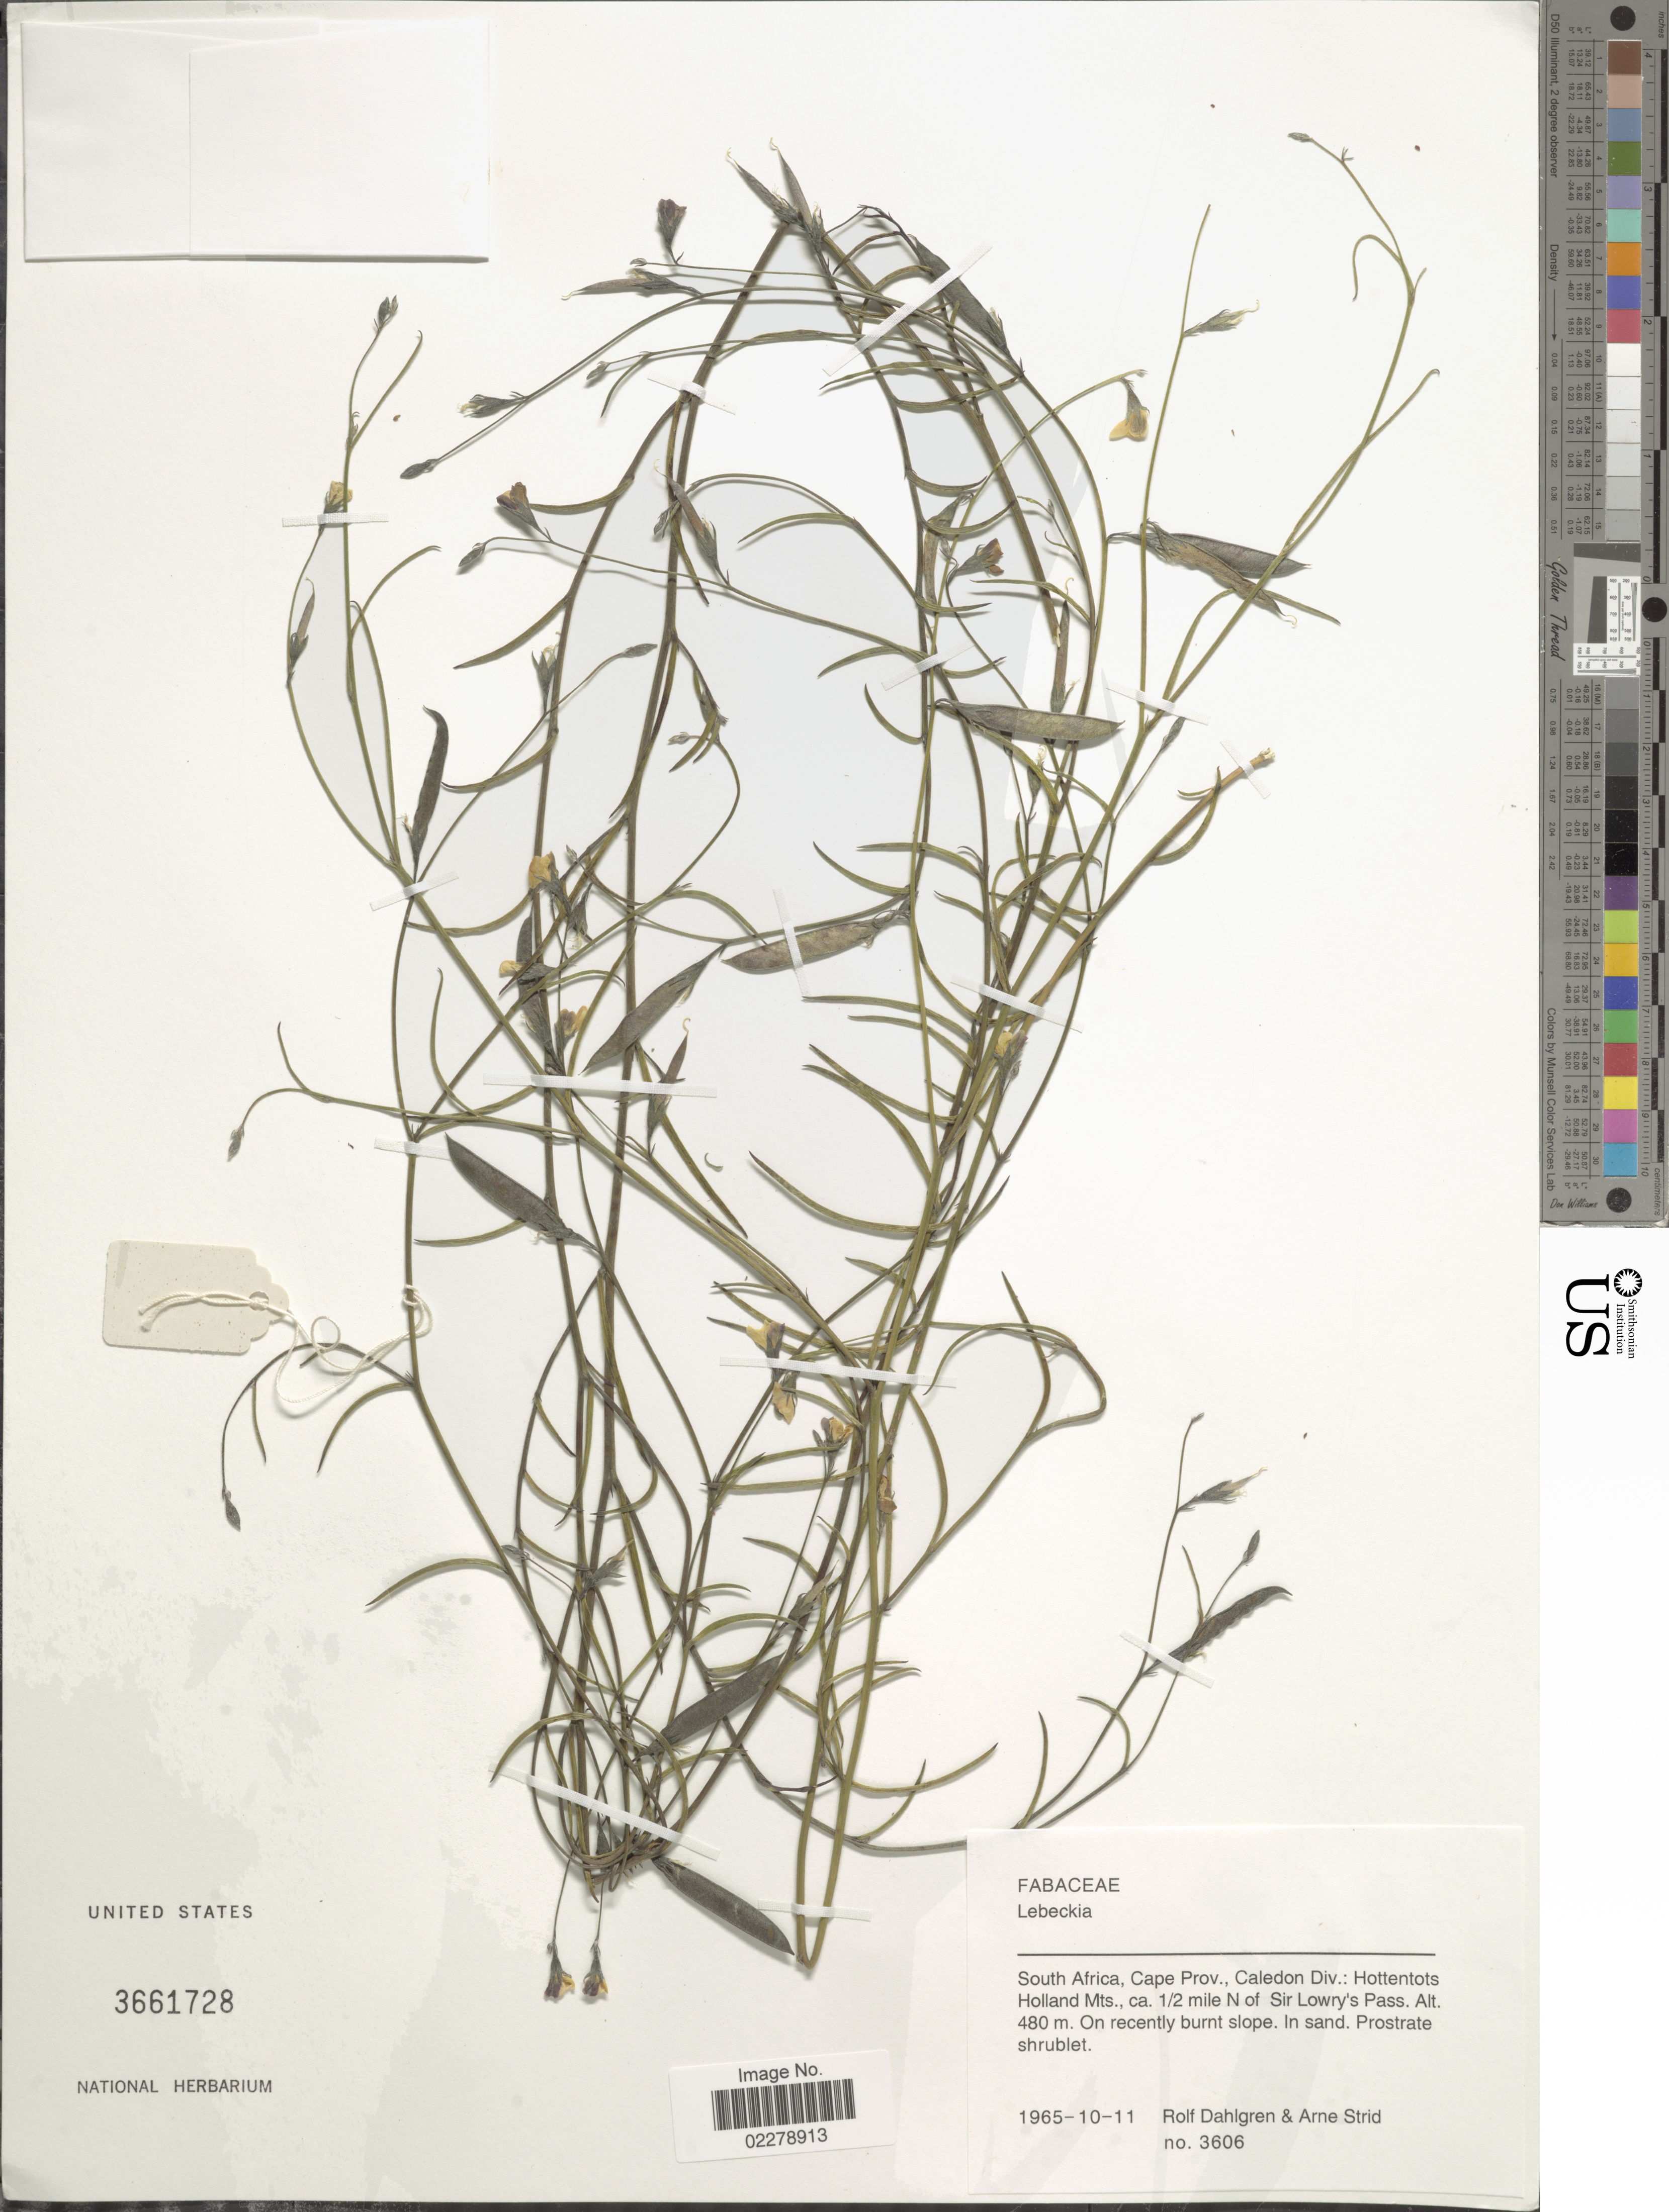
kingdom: Plantae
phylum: Tracheophyta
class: Magnoliopsida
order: Fabales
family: Fabaceae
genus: Lebeckia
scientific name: Lebeckia sp.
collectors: R. Dahlgren & A. Strid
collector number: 3606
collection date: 1965-10-11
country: South Africa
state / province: Western Cape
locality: South Africa, Cape Prov., Caledon Div.: Hottentots Holland Mts., ca ½ mile N of Sir Lowry's Pass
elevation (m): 480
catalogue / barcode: US 3661728